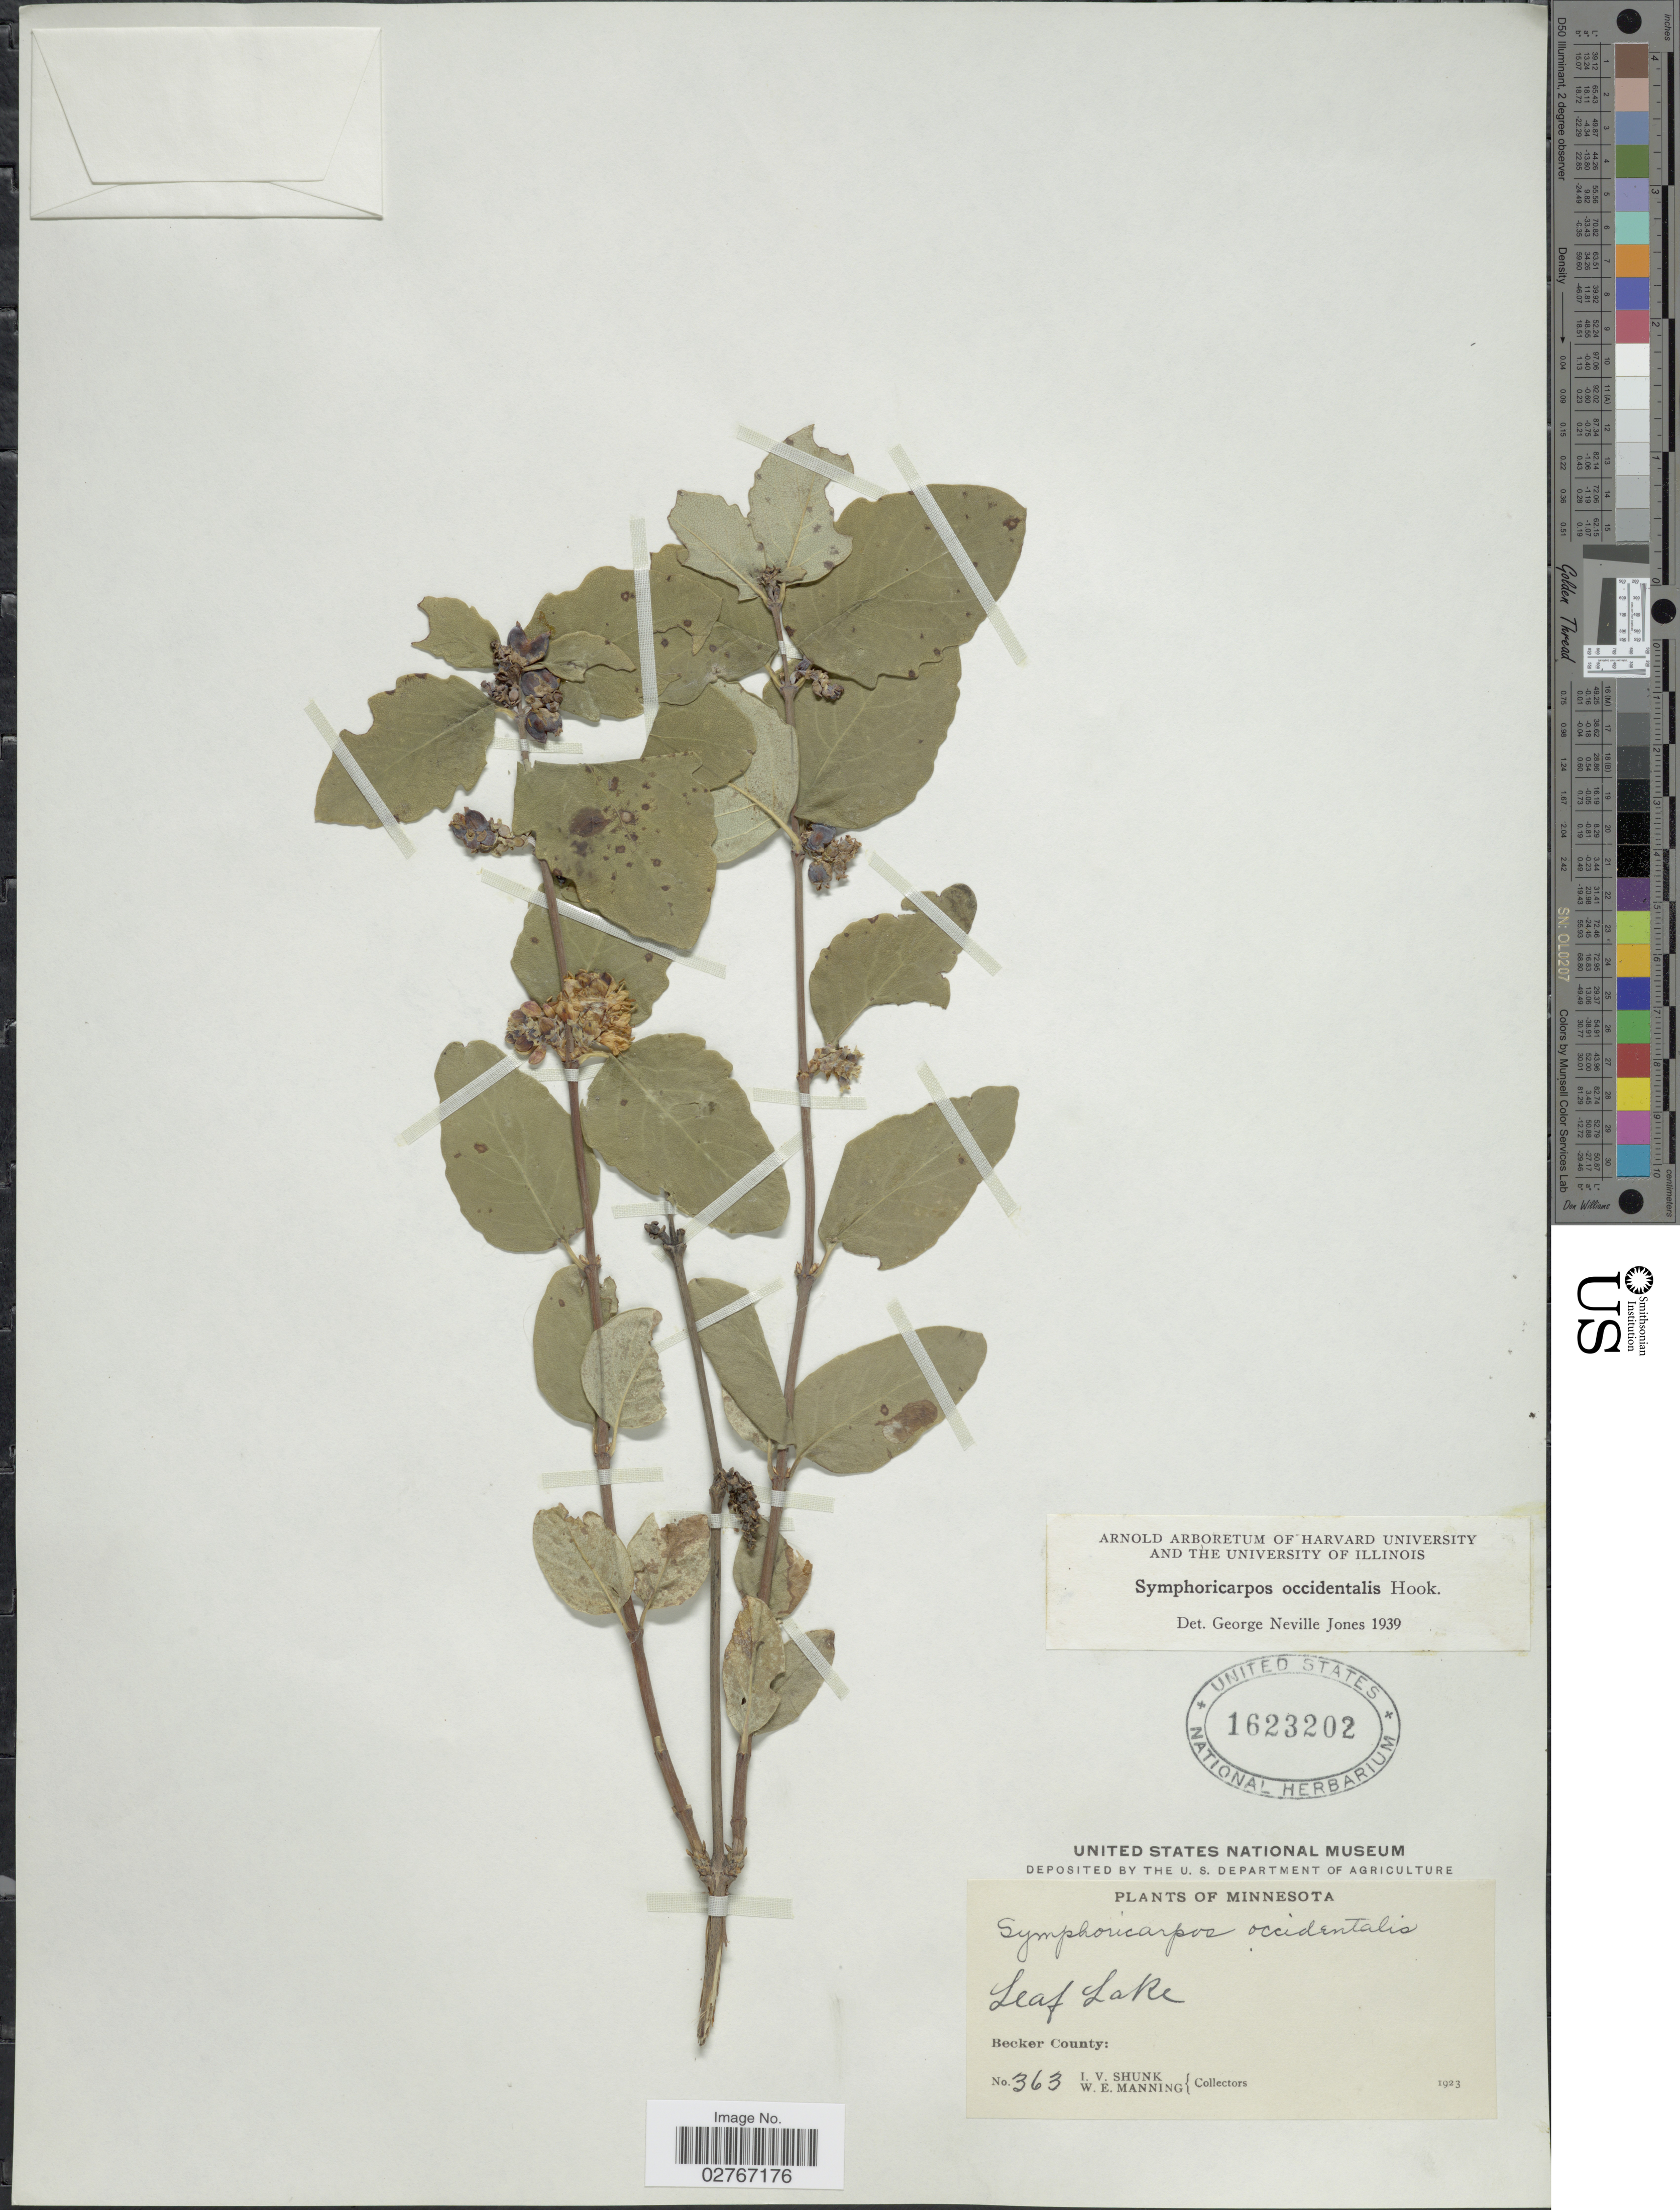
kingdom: Plantae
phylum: Tracheophyta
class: Magnoliopsida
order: Dipsacales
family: Caprifoliaceae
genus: Symphoricarpos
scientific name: Symphoricarpos occidentalis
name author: (R. Br.) Hook.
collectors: I. Shunk & W. Manning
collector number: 363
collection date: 1923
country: United States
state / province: Minnesota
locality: Leaf Lake, Becker County.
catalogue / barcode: US 1623202